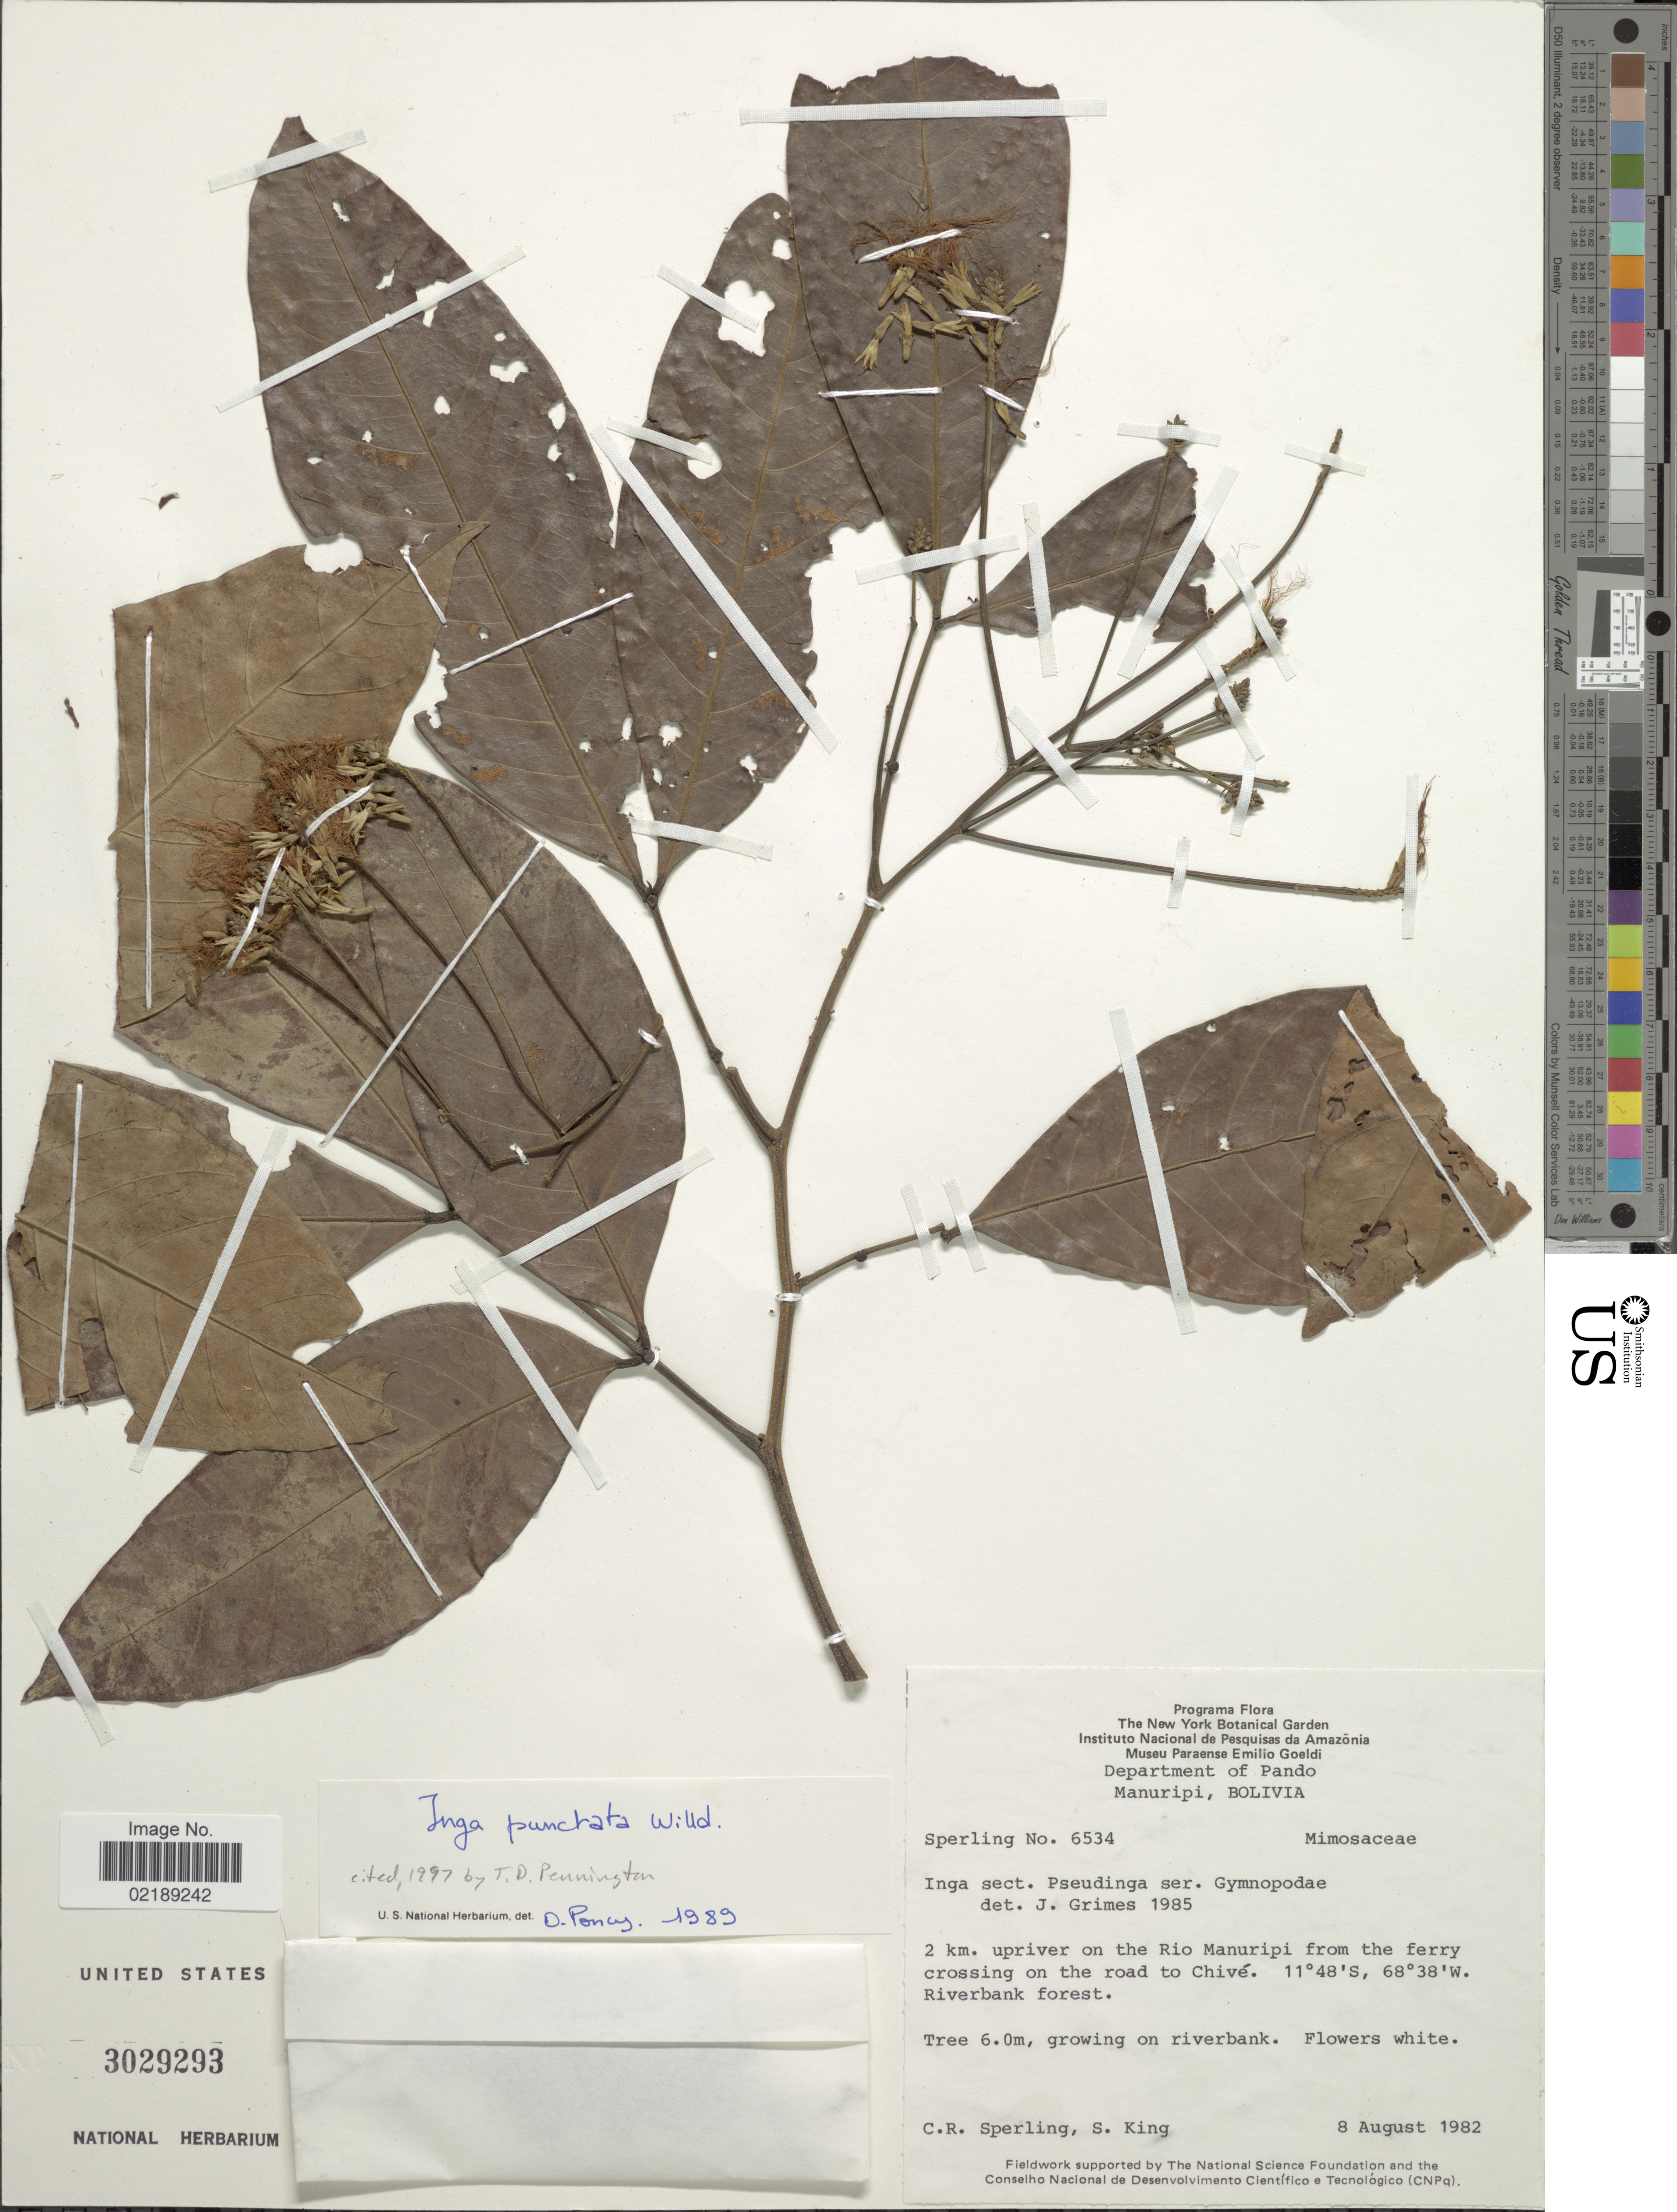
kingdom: Plantae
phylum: Tracheophyta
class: Magnoliopsida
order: Fabales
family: Fabaceae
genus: Inga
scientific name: Inga punctata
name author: Willd.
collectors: C. R. Sperling & S. King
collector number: Sperling? 6534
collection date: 1982-08-08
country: Bolivia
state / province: Pando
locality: Manuripi, 2 km. uprover on the Rio Manuripi from the ferry crossing on the road to Chive, riverbank forest.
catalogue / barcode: US 3029293